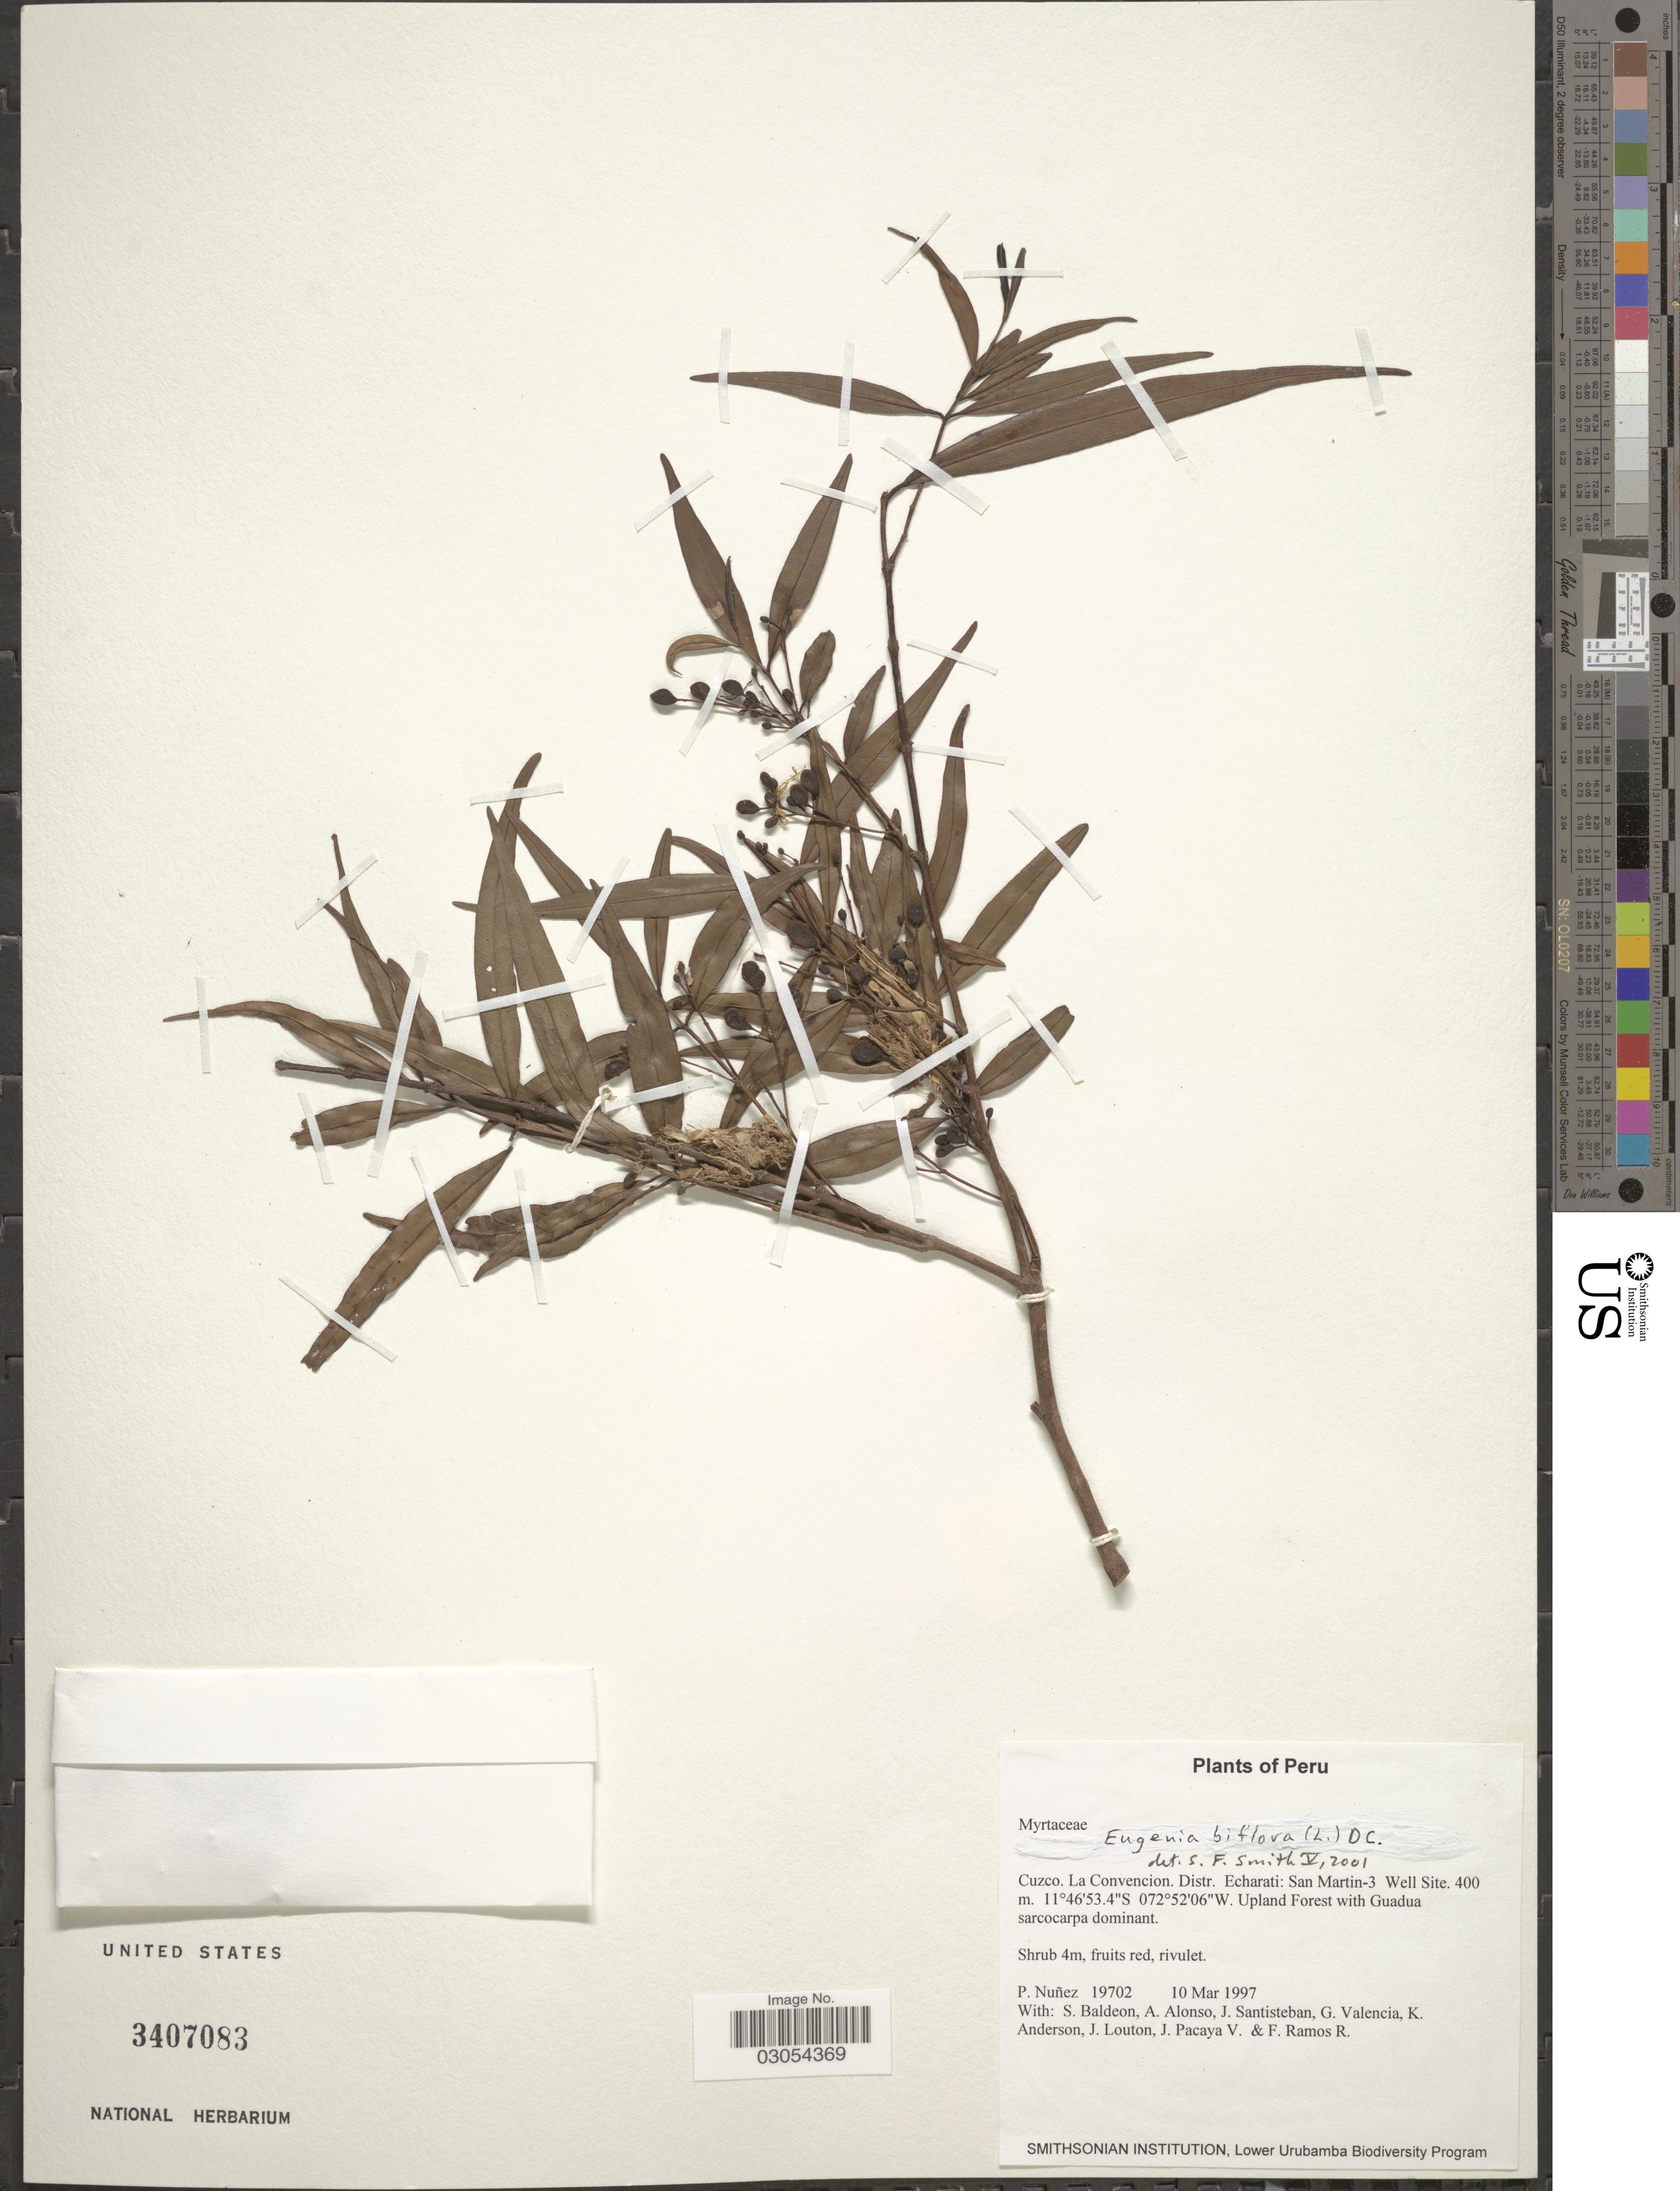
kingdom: Plantae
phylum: Tracheophyta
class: Magnoliopsida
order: Myrtales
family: Myrtaceae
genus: Eugenia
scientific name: Eugenia biflora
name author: (L.) DC.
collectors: P. Nuñez V., S. Baldeon, A. Alonso, J. Santisteban & et al.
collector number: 19702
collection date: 1997-03-10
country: Peru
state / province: Cusco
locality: Cuzco. La Convencion. Distr. Echarati: San Martin - 3 Well Site.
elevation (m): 400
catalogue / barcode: US 3407083